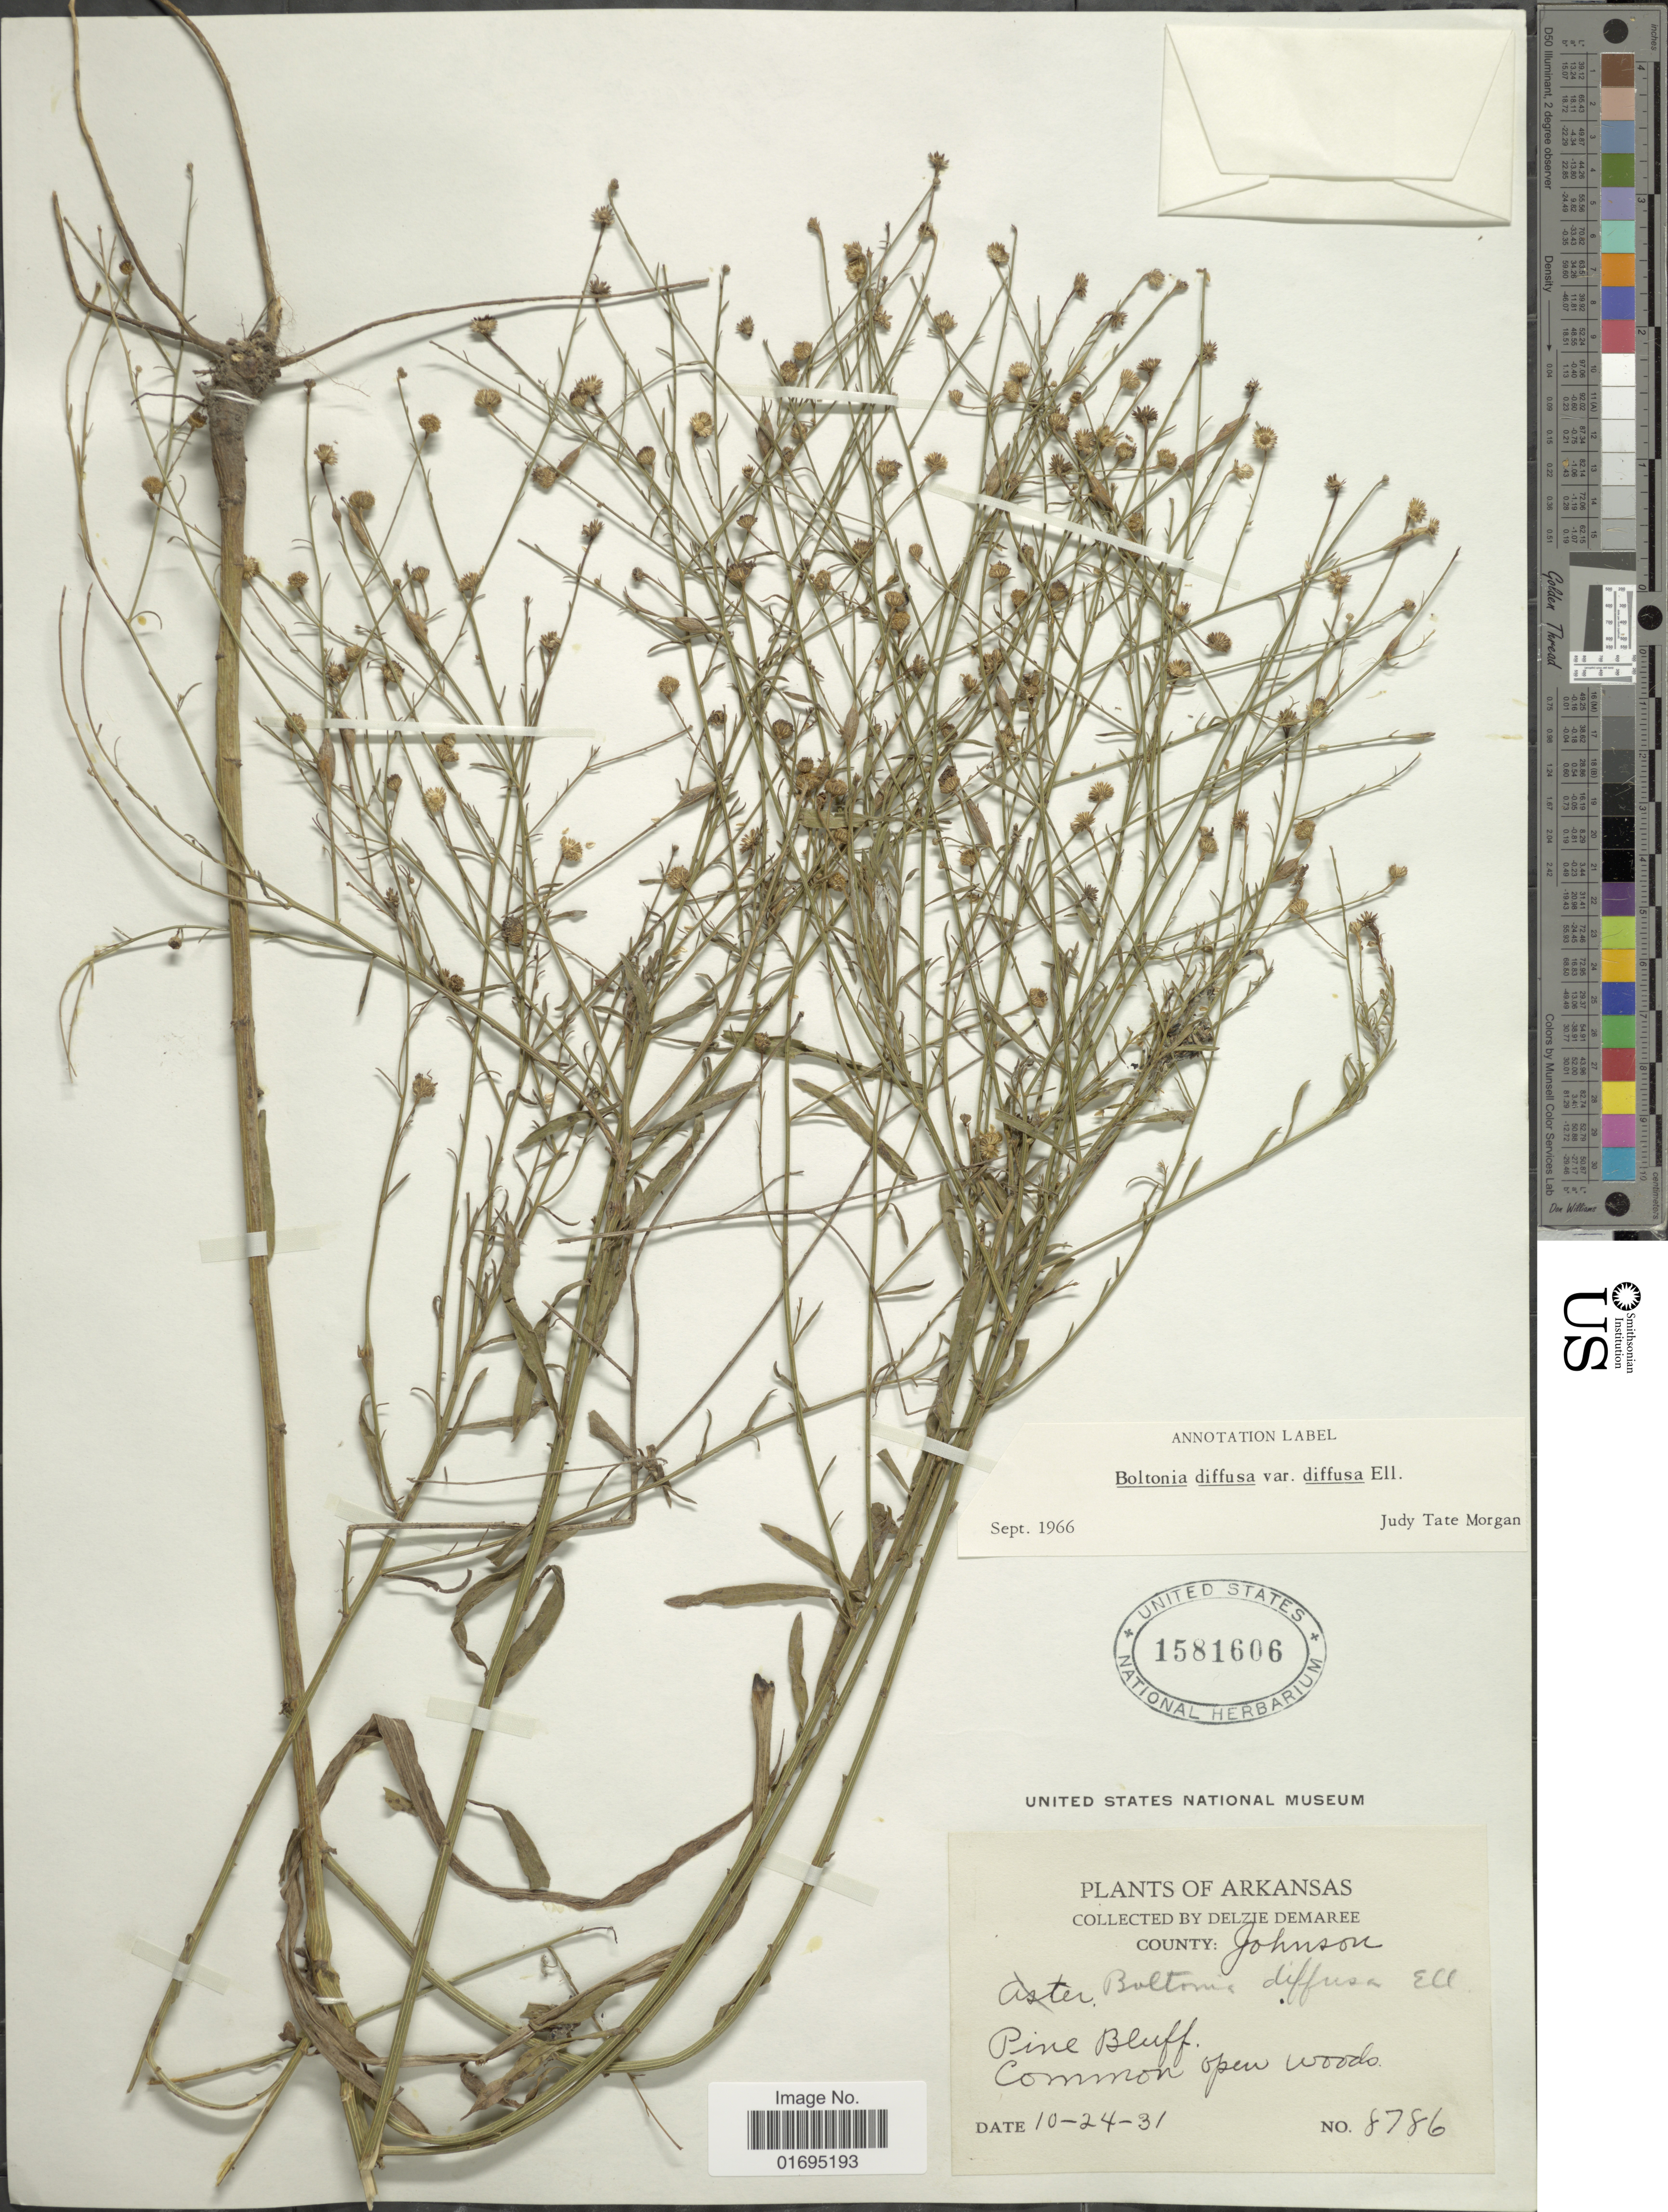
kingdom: Plantae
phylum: Tracheophyta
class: Magnoliopsida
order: Asterales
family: Asteraceae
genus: Boltonia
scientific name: Boltonia diffusa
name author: Elliott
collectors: D. Demaree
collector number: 8786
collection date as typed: Transcribed d/m/y: 24/10/31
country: United States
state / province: Arkansas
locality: County: Johnson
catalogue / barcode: US 1581606